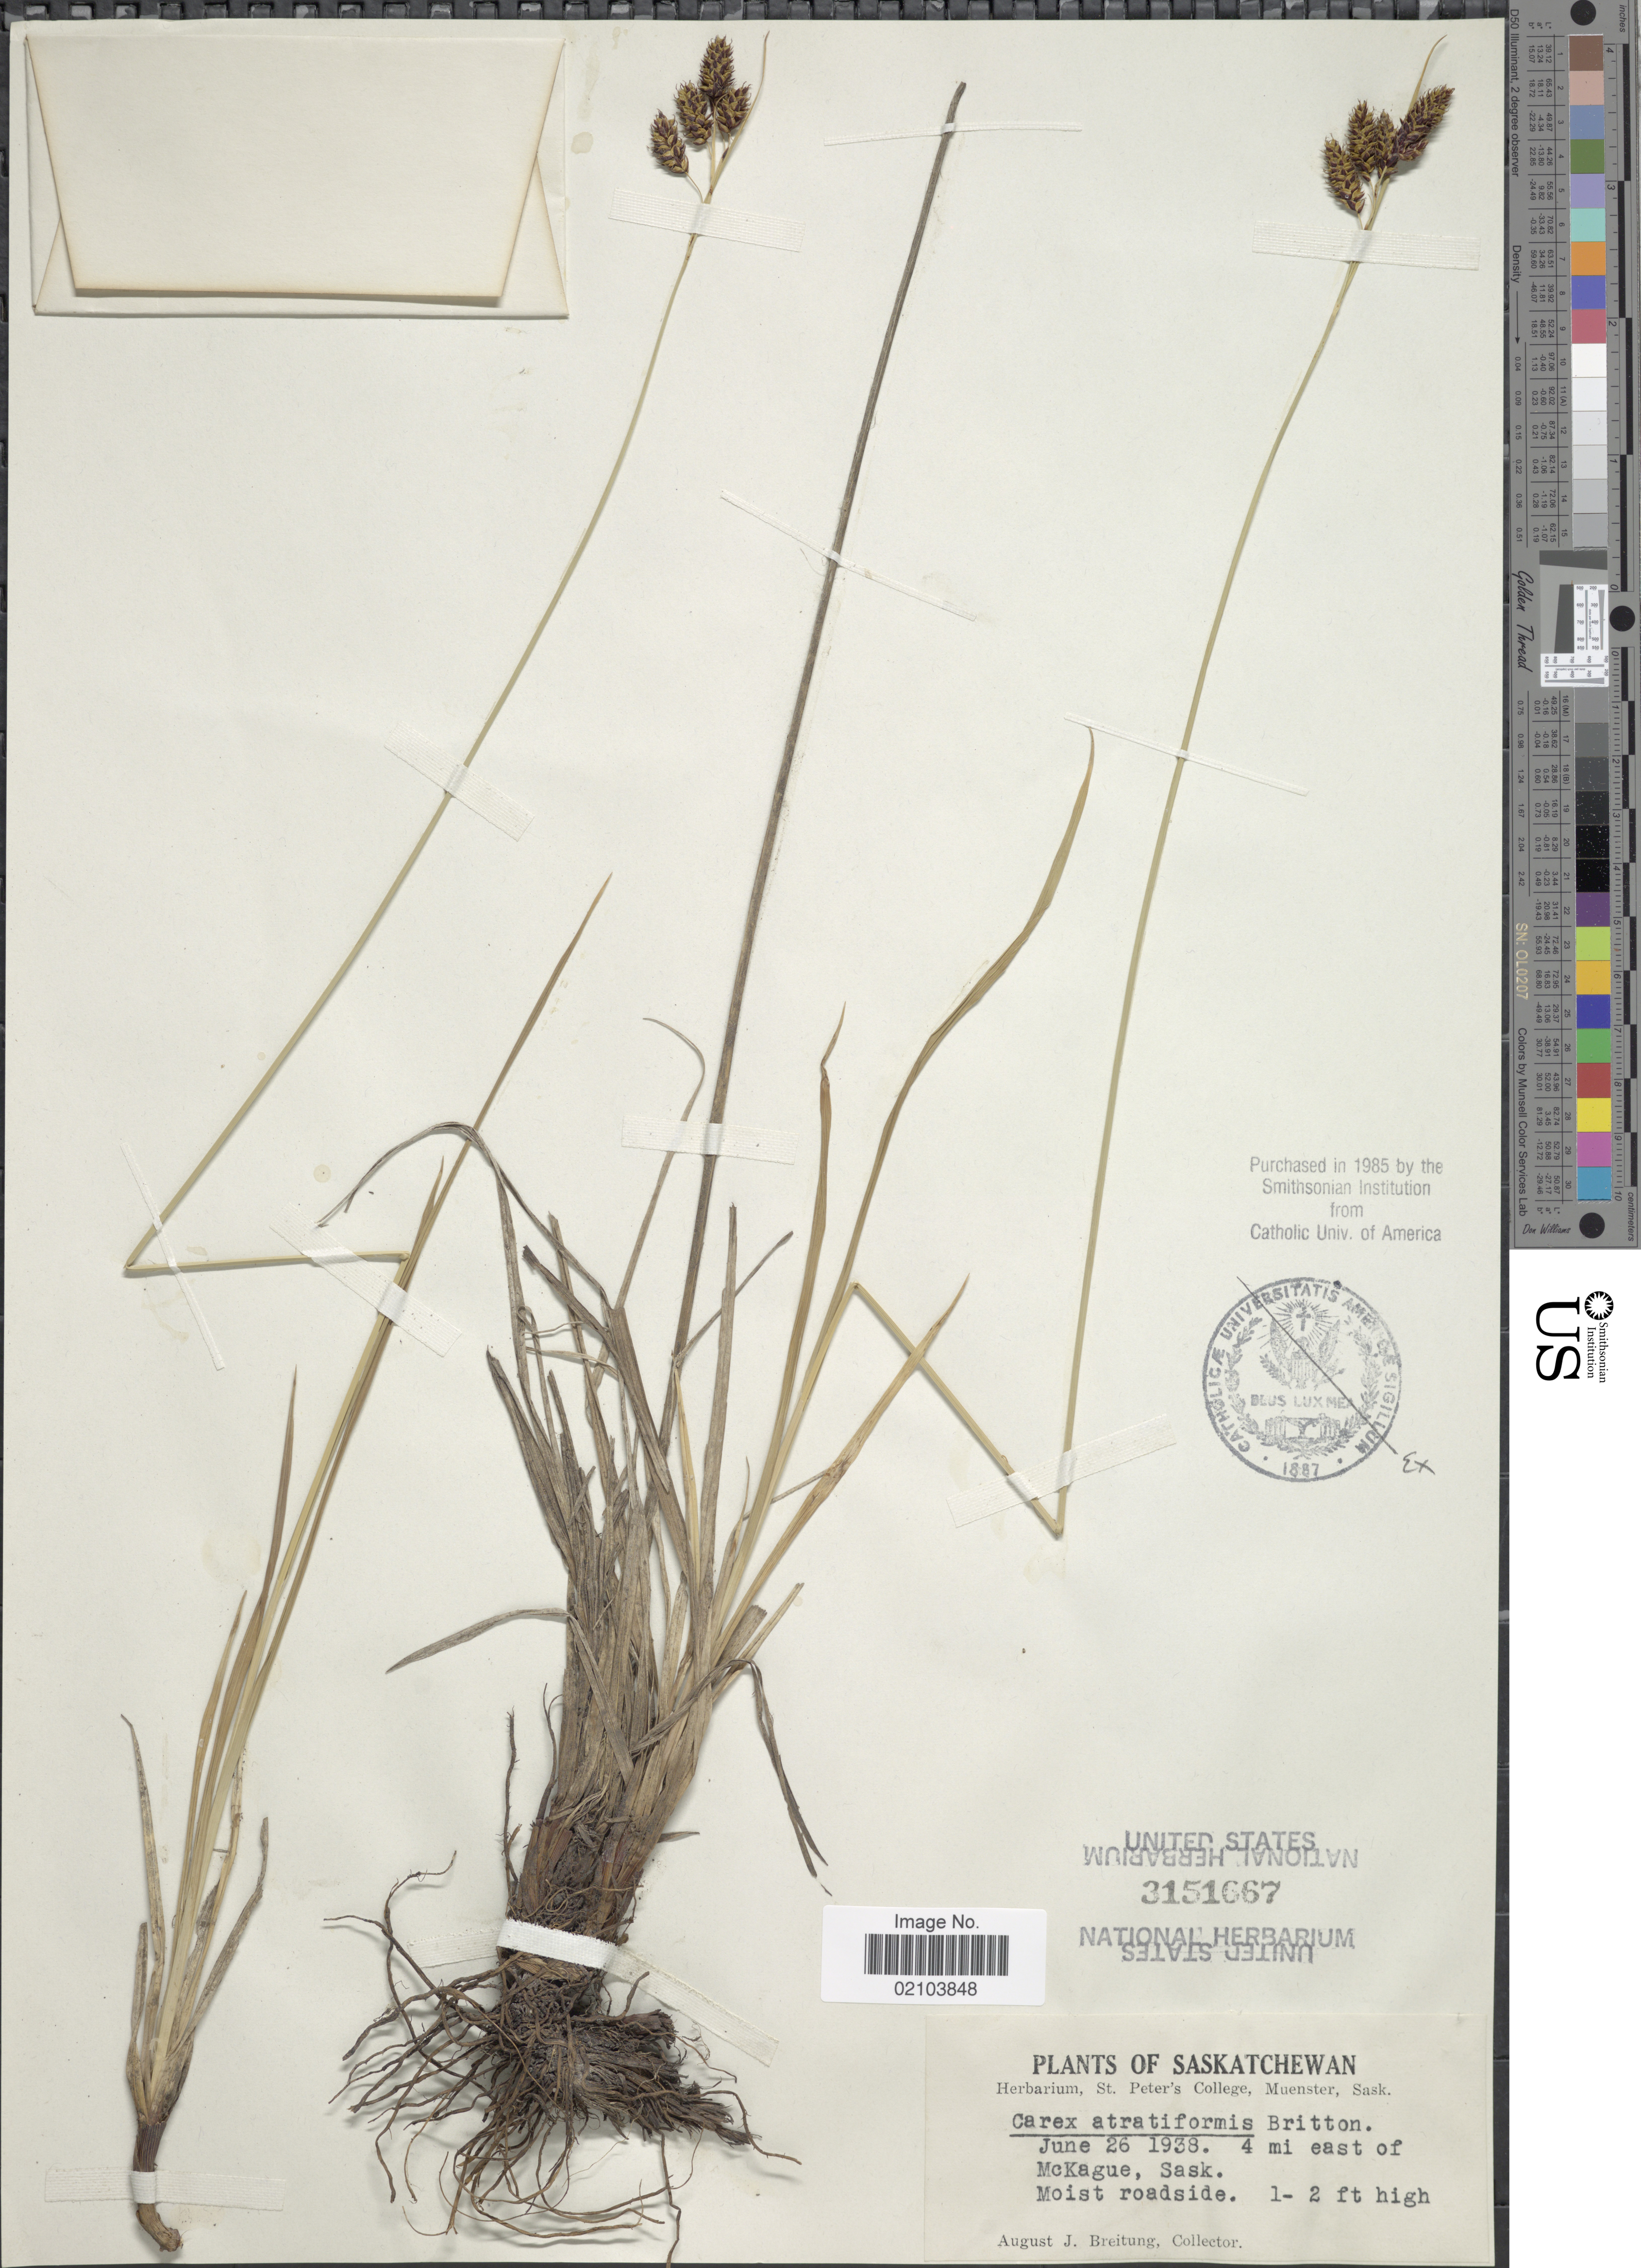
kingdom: Plantae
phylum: Tracheophyta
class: Liliopsida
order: Poales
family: Cyperaceae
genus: Carex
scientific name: Carex atratiformis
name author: Britton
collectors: A. Breitung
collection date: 1938-06-26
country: Canada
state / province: Saskatchewan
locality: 4 mi east of McKague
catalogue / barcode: US 3151667